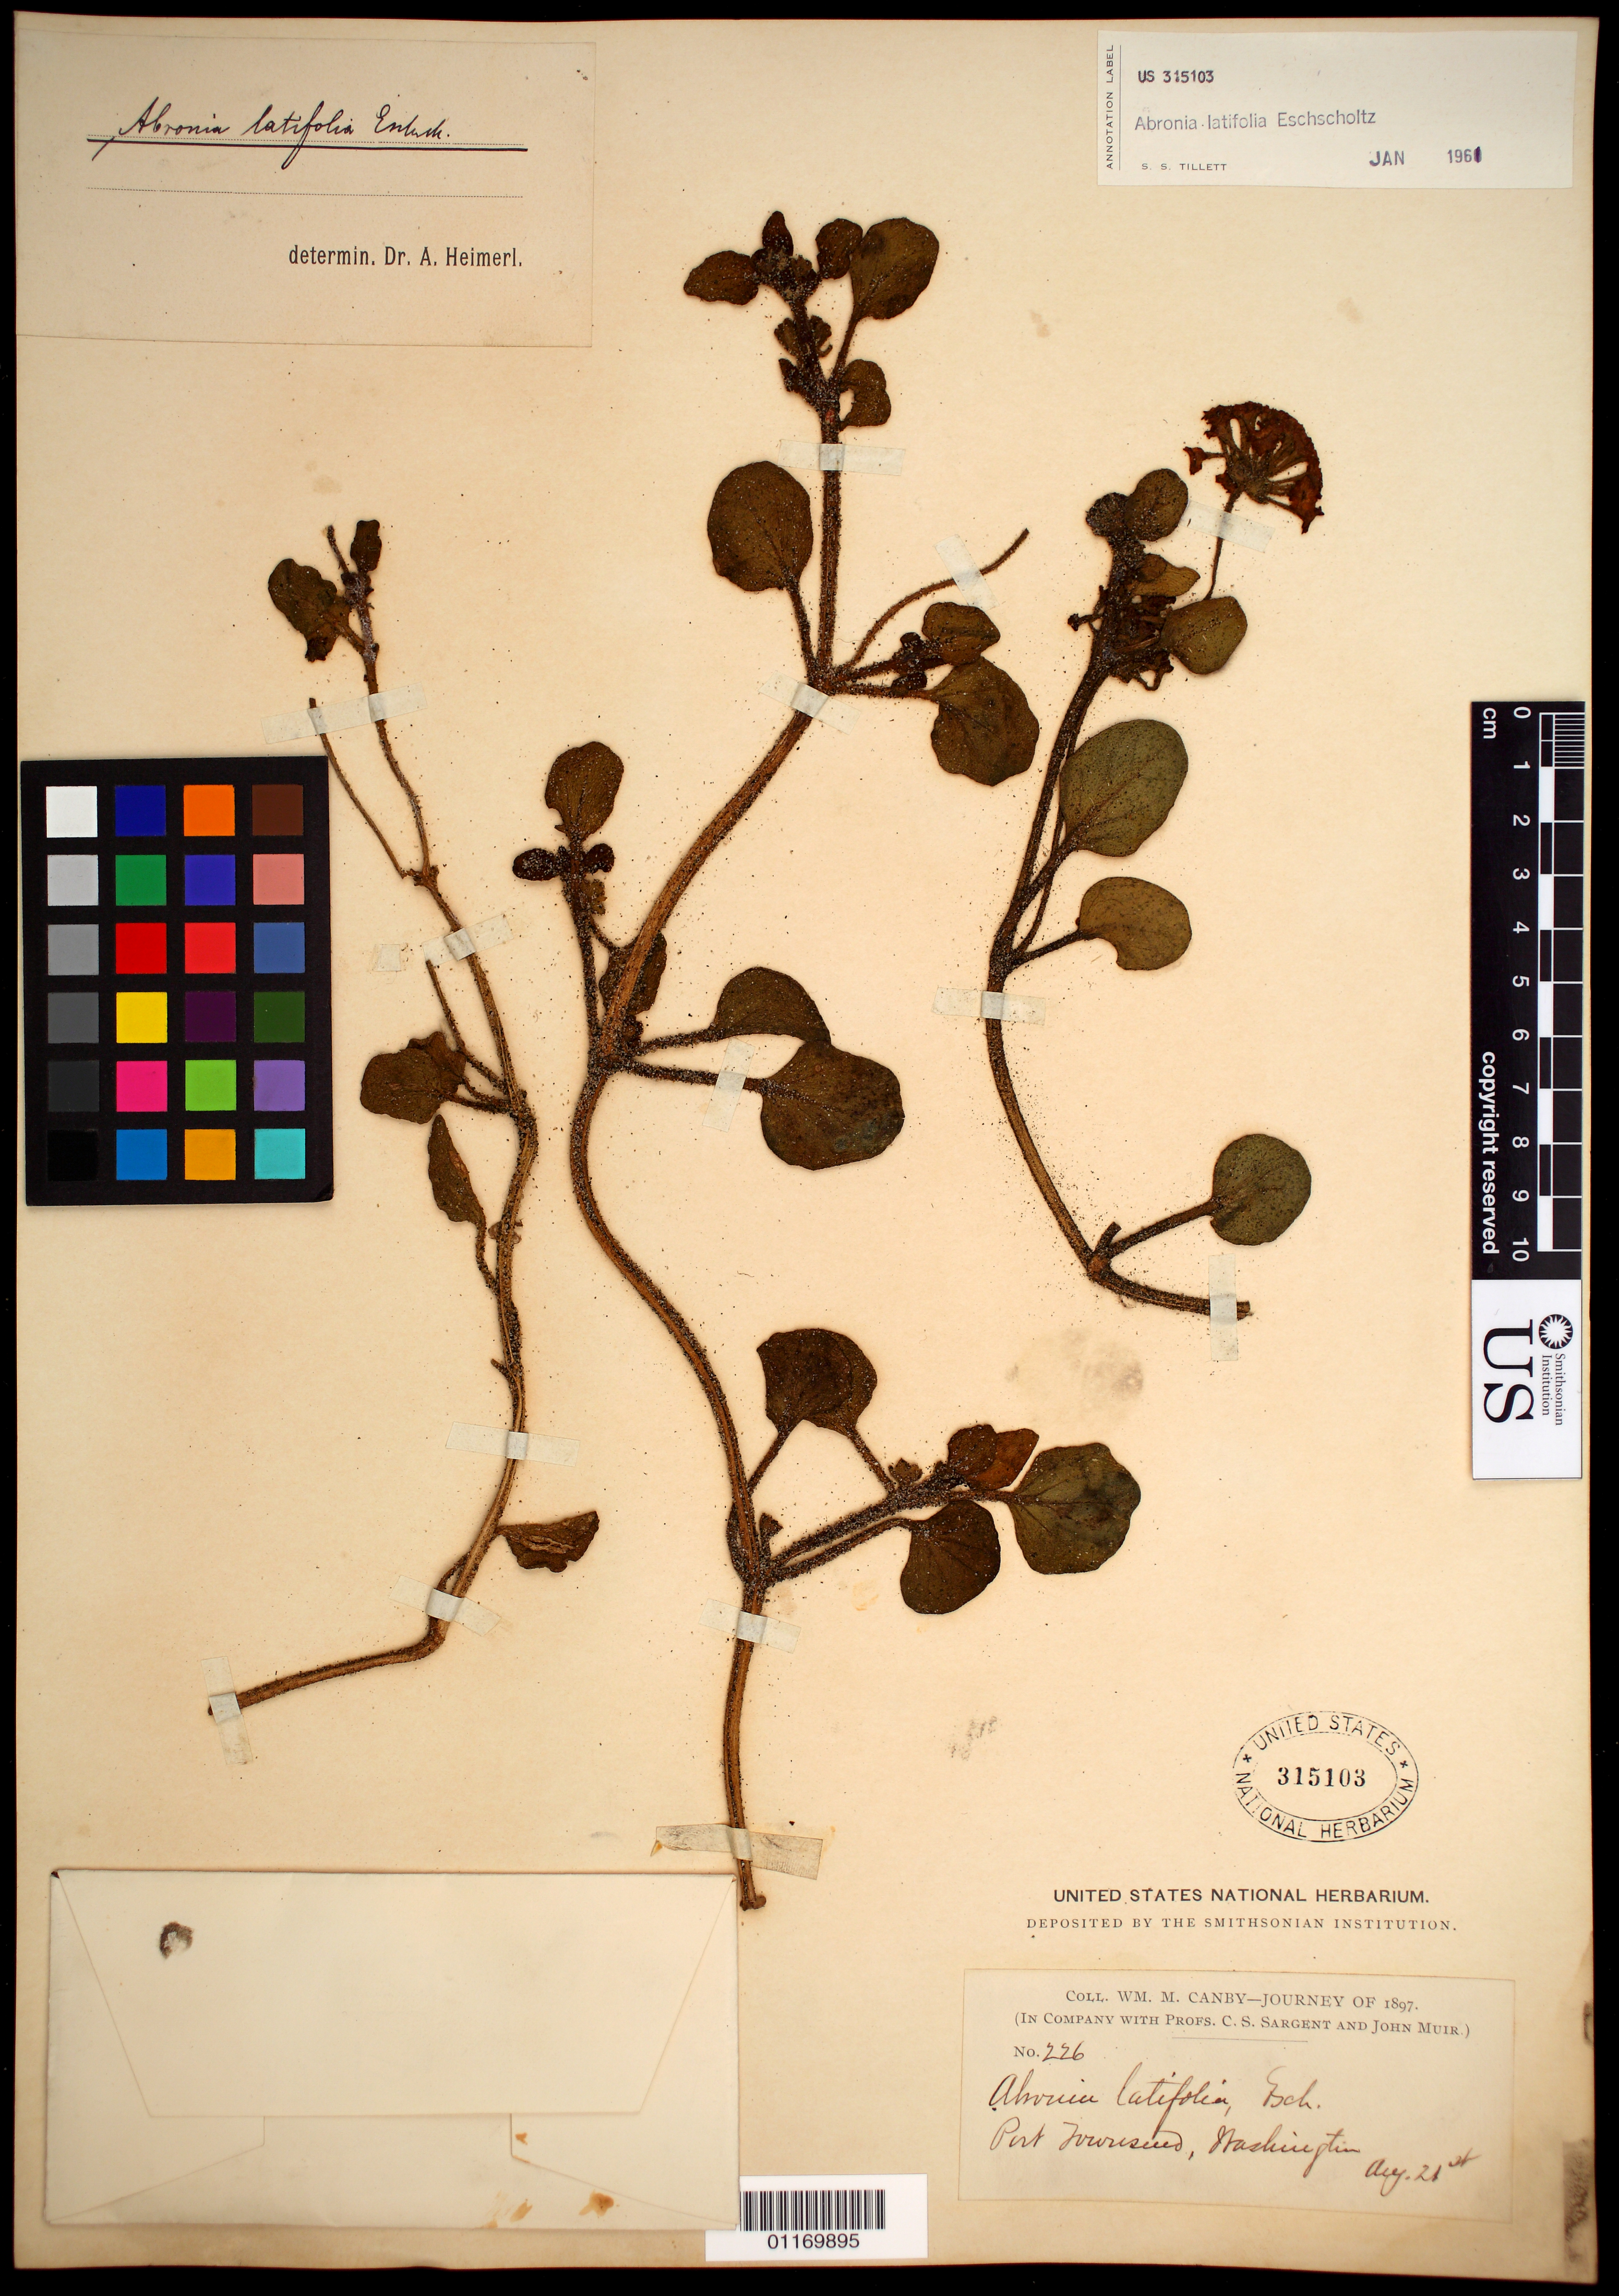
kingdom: Plantae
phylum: Tracheophyta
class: Magnoliopsida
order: Caryophyllales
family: Nyctaginaceae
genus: Abronia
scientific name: Abronia latifolia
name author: Eschsch.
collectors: W. M. Canby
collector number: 226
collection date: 1897-08-21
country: United States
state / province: Washington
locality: Port Townsend.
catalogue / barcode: US 315103